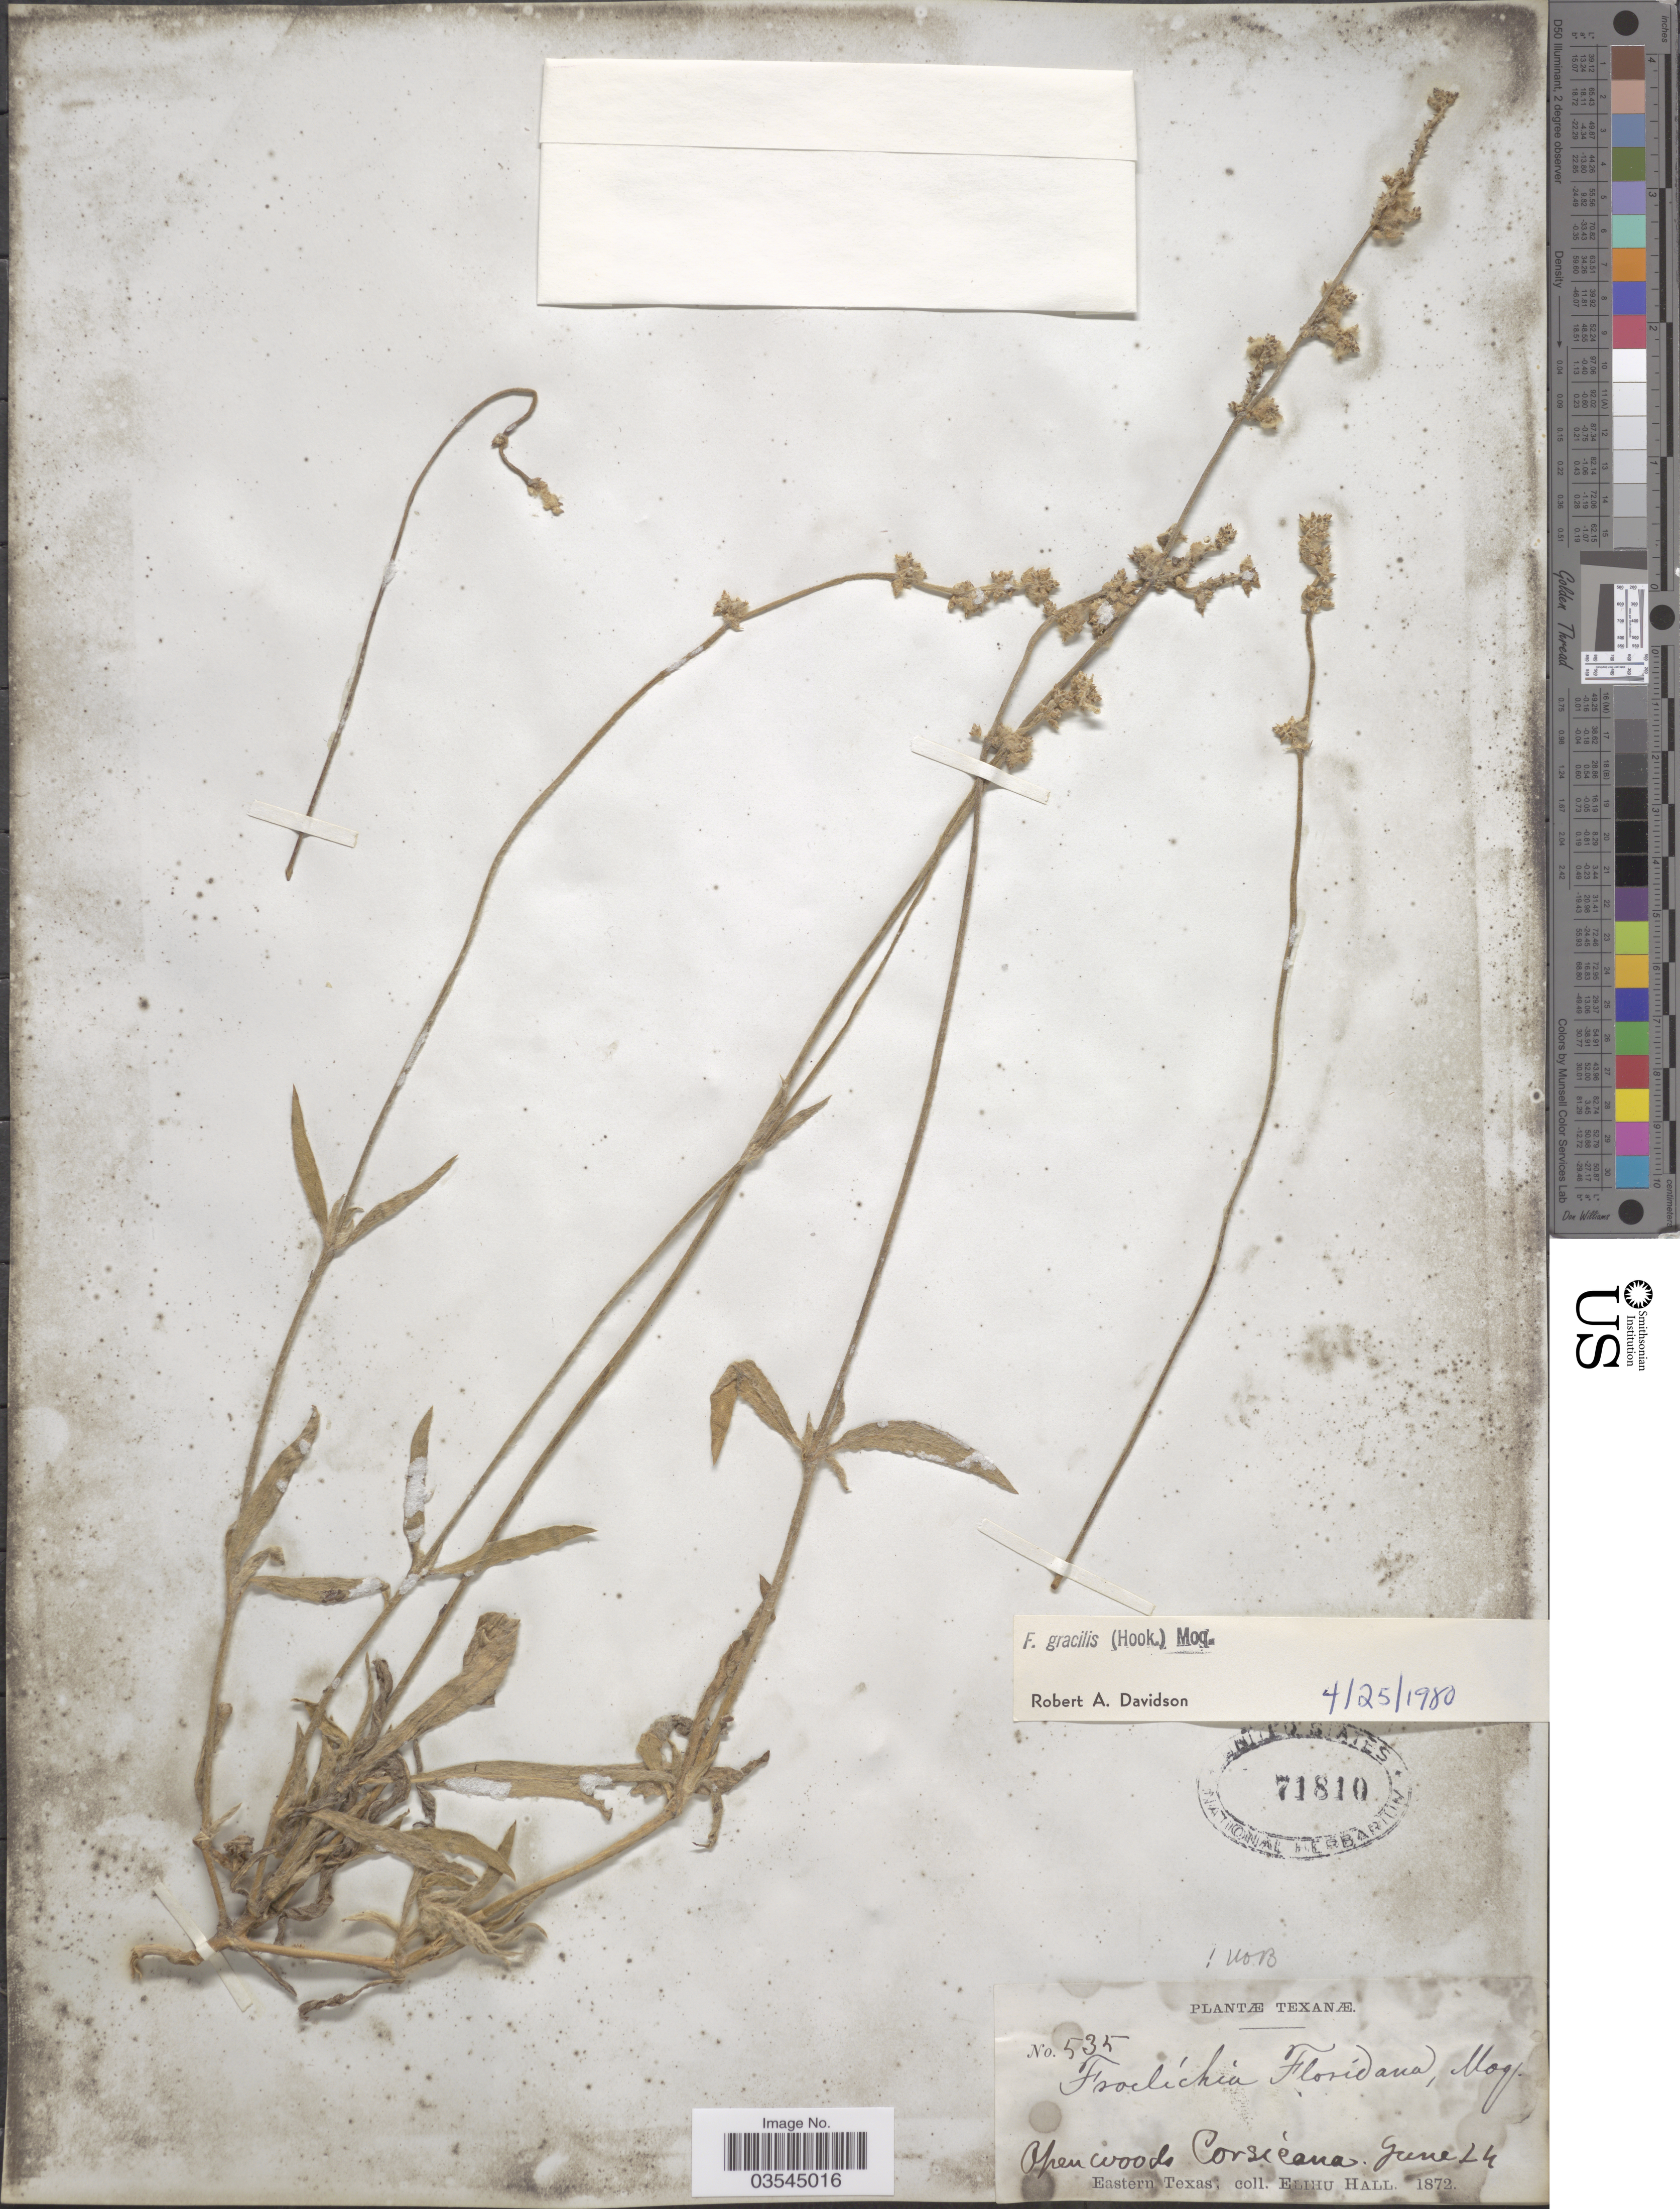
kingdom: Plantae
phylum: Tracheophyta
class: Magnoliopsida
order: Caryophyllales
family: Amaranthaceae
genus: Froelichia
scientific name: Froelichia gracilis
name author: (Hook.) Moq.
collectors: E. Hall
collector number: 535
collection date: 1872-06-24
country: United States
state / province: Texas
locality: Eastern Texas.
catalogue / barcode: US 71810